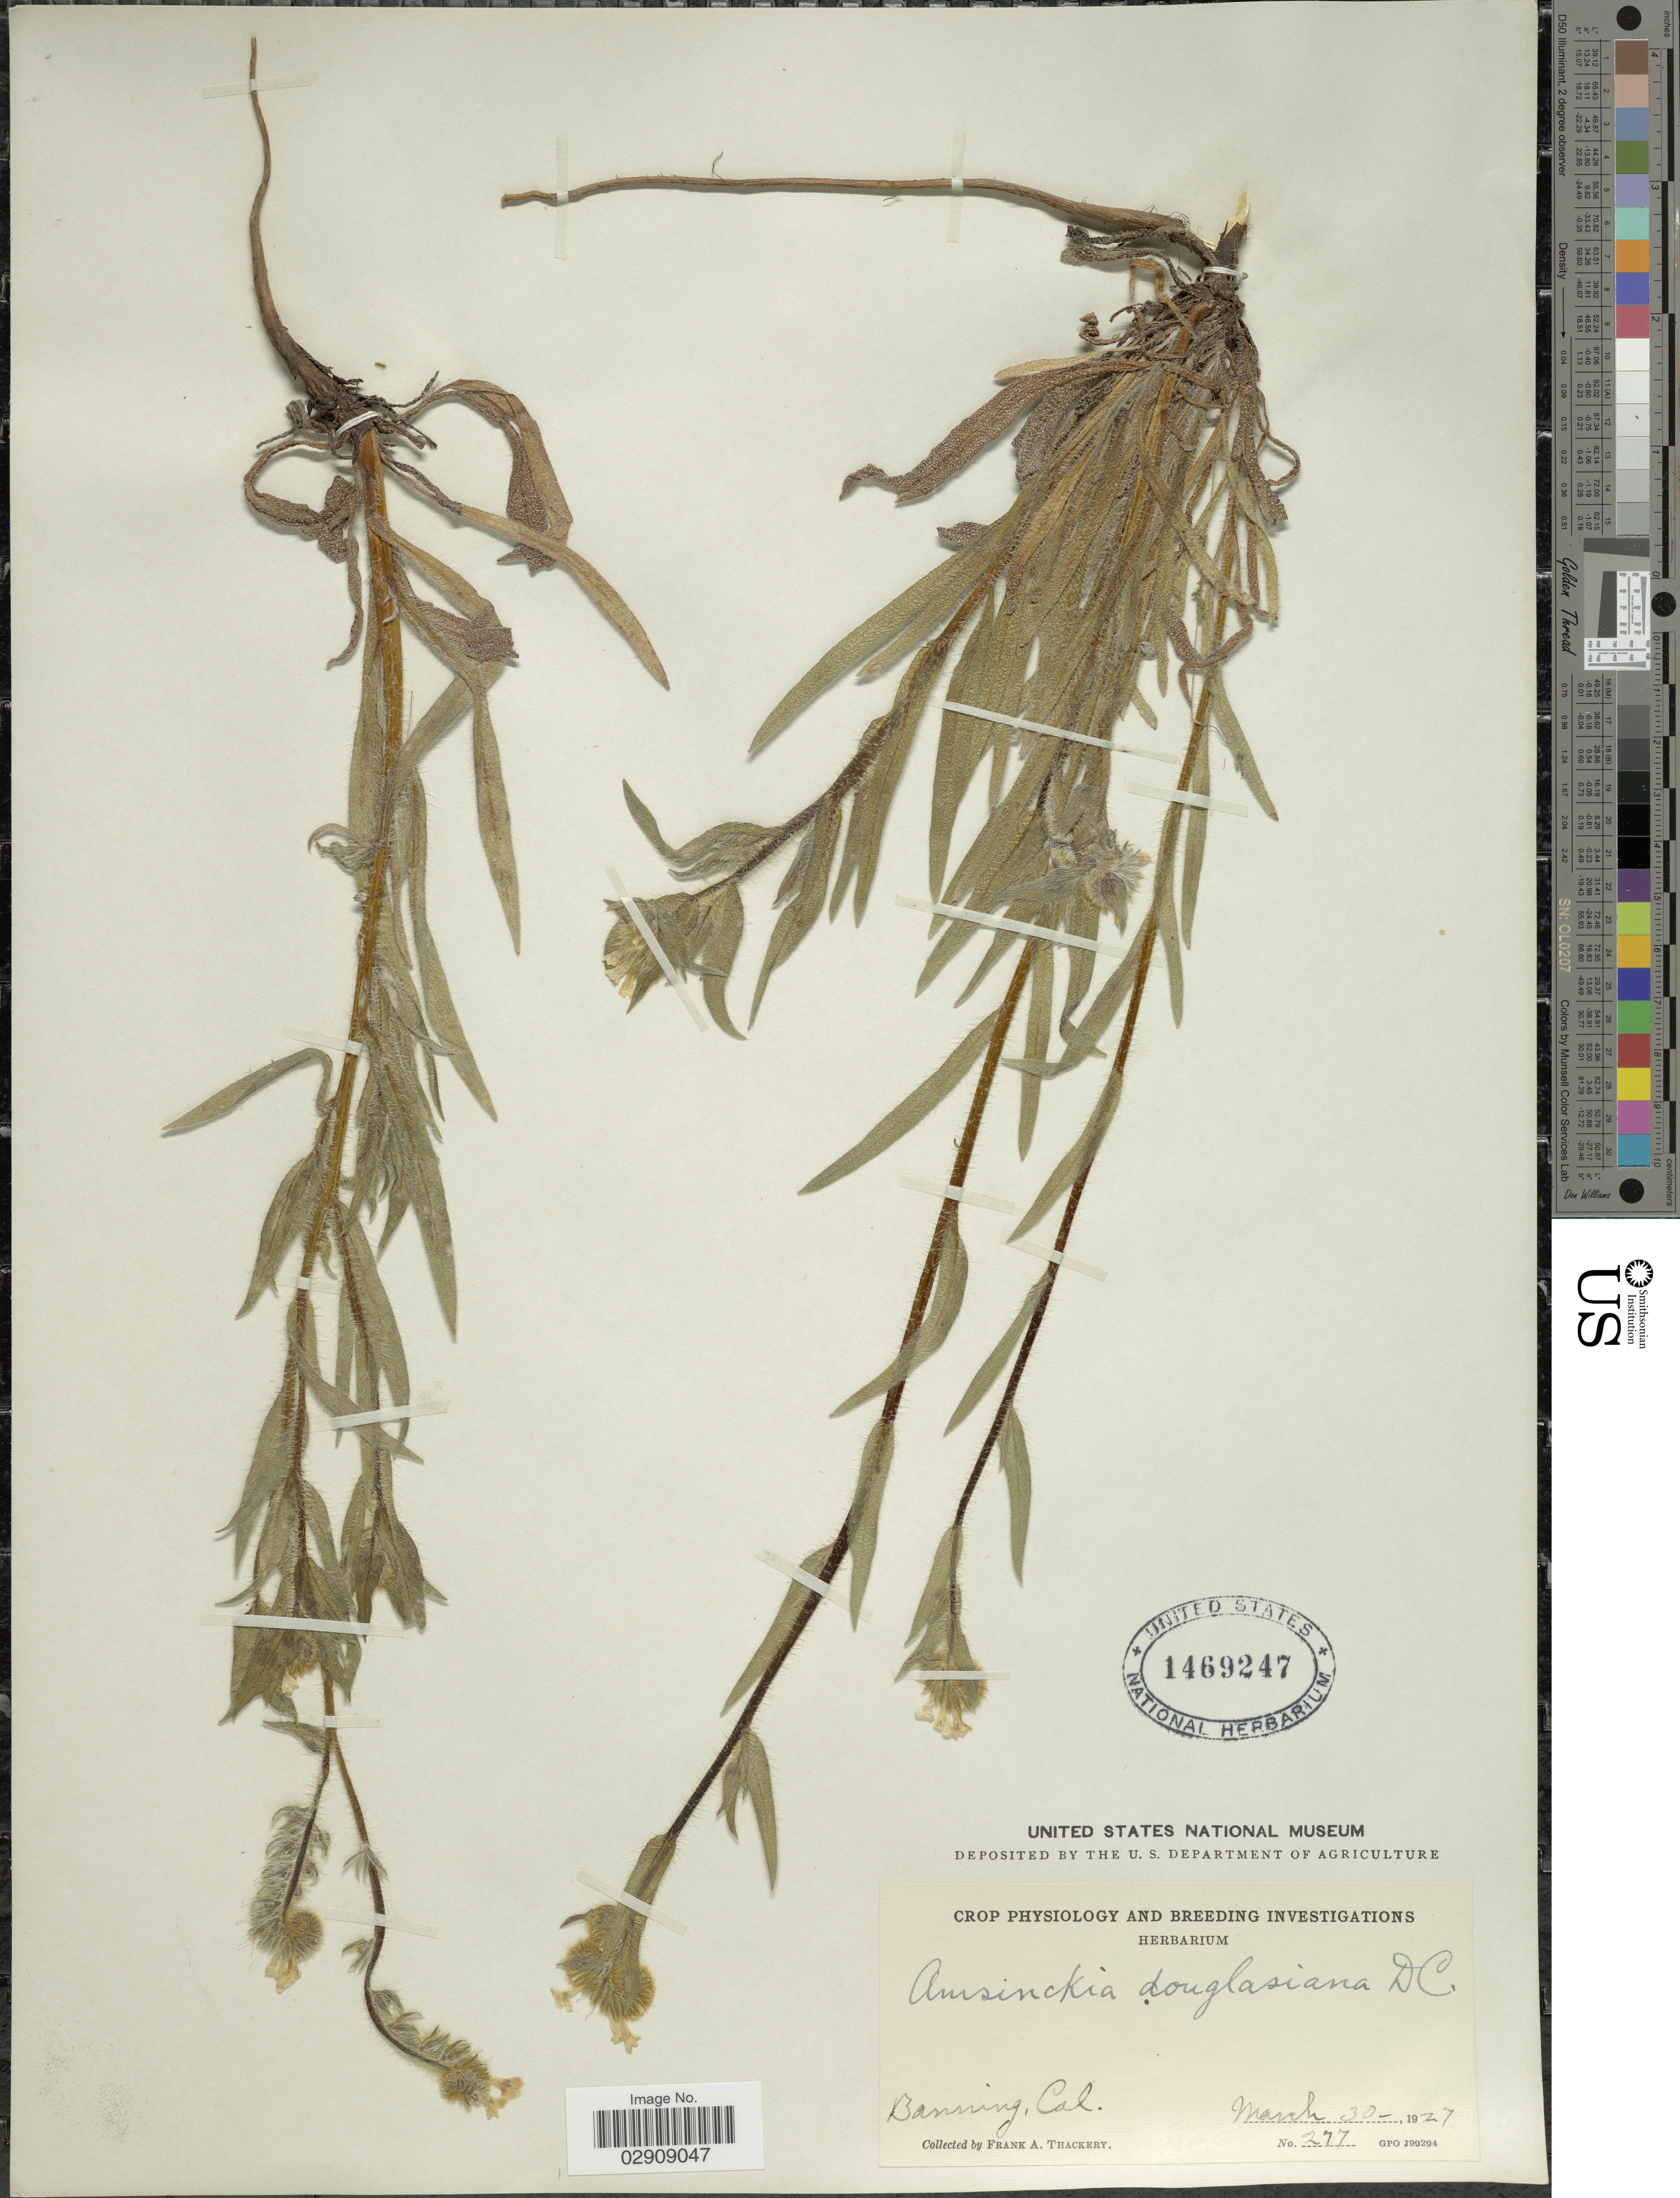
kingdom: Plantae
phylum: Tracheophyta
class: Magnoliopsida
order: Boraginales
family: Boraginaceae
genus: Amsinckia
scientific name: Amsinckia douglasiana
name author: A. DC.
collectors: F. Thackery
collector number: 277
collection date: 1927-03-30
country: United States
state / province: California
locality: Banning, Cal.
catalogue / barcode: US 1469247